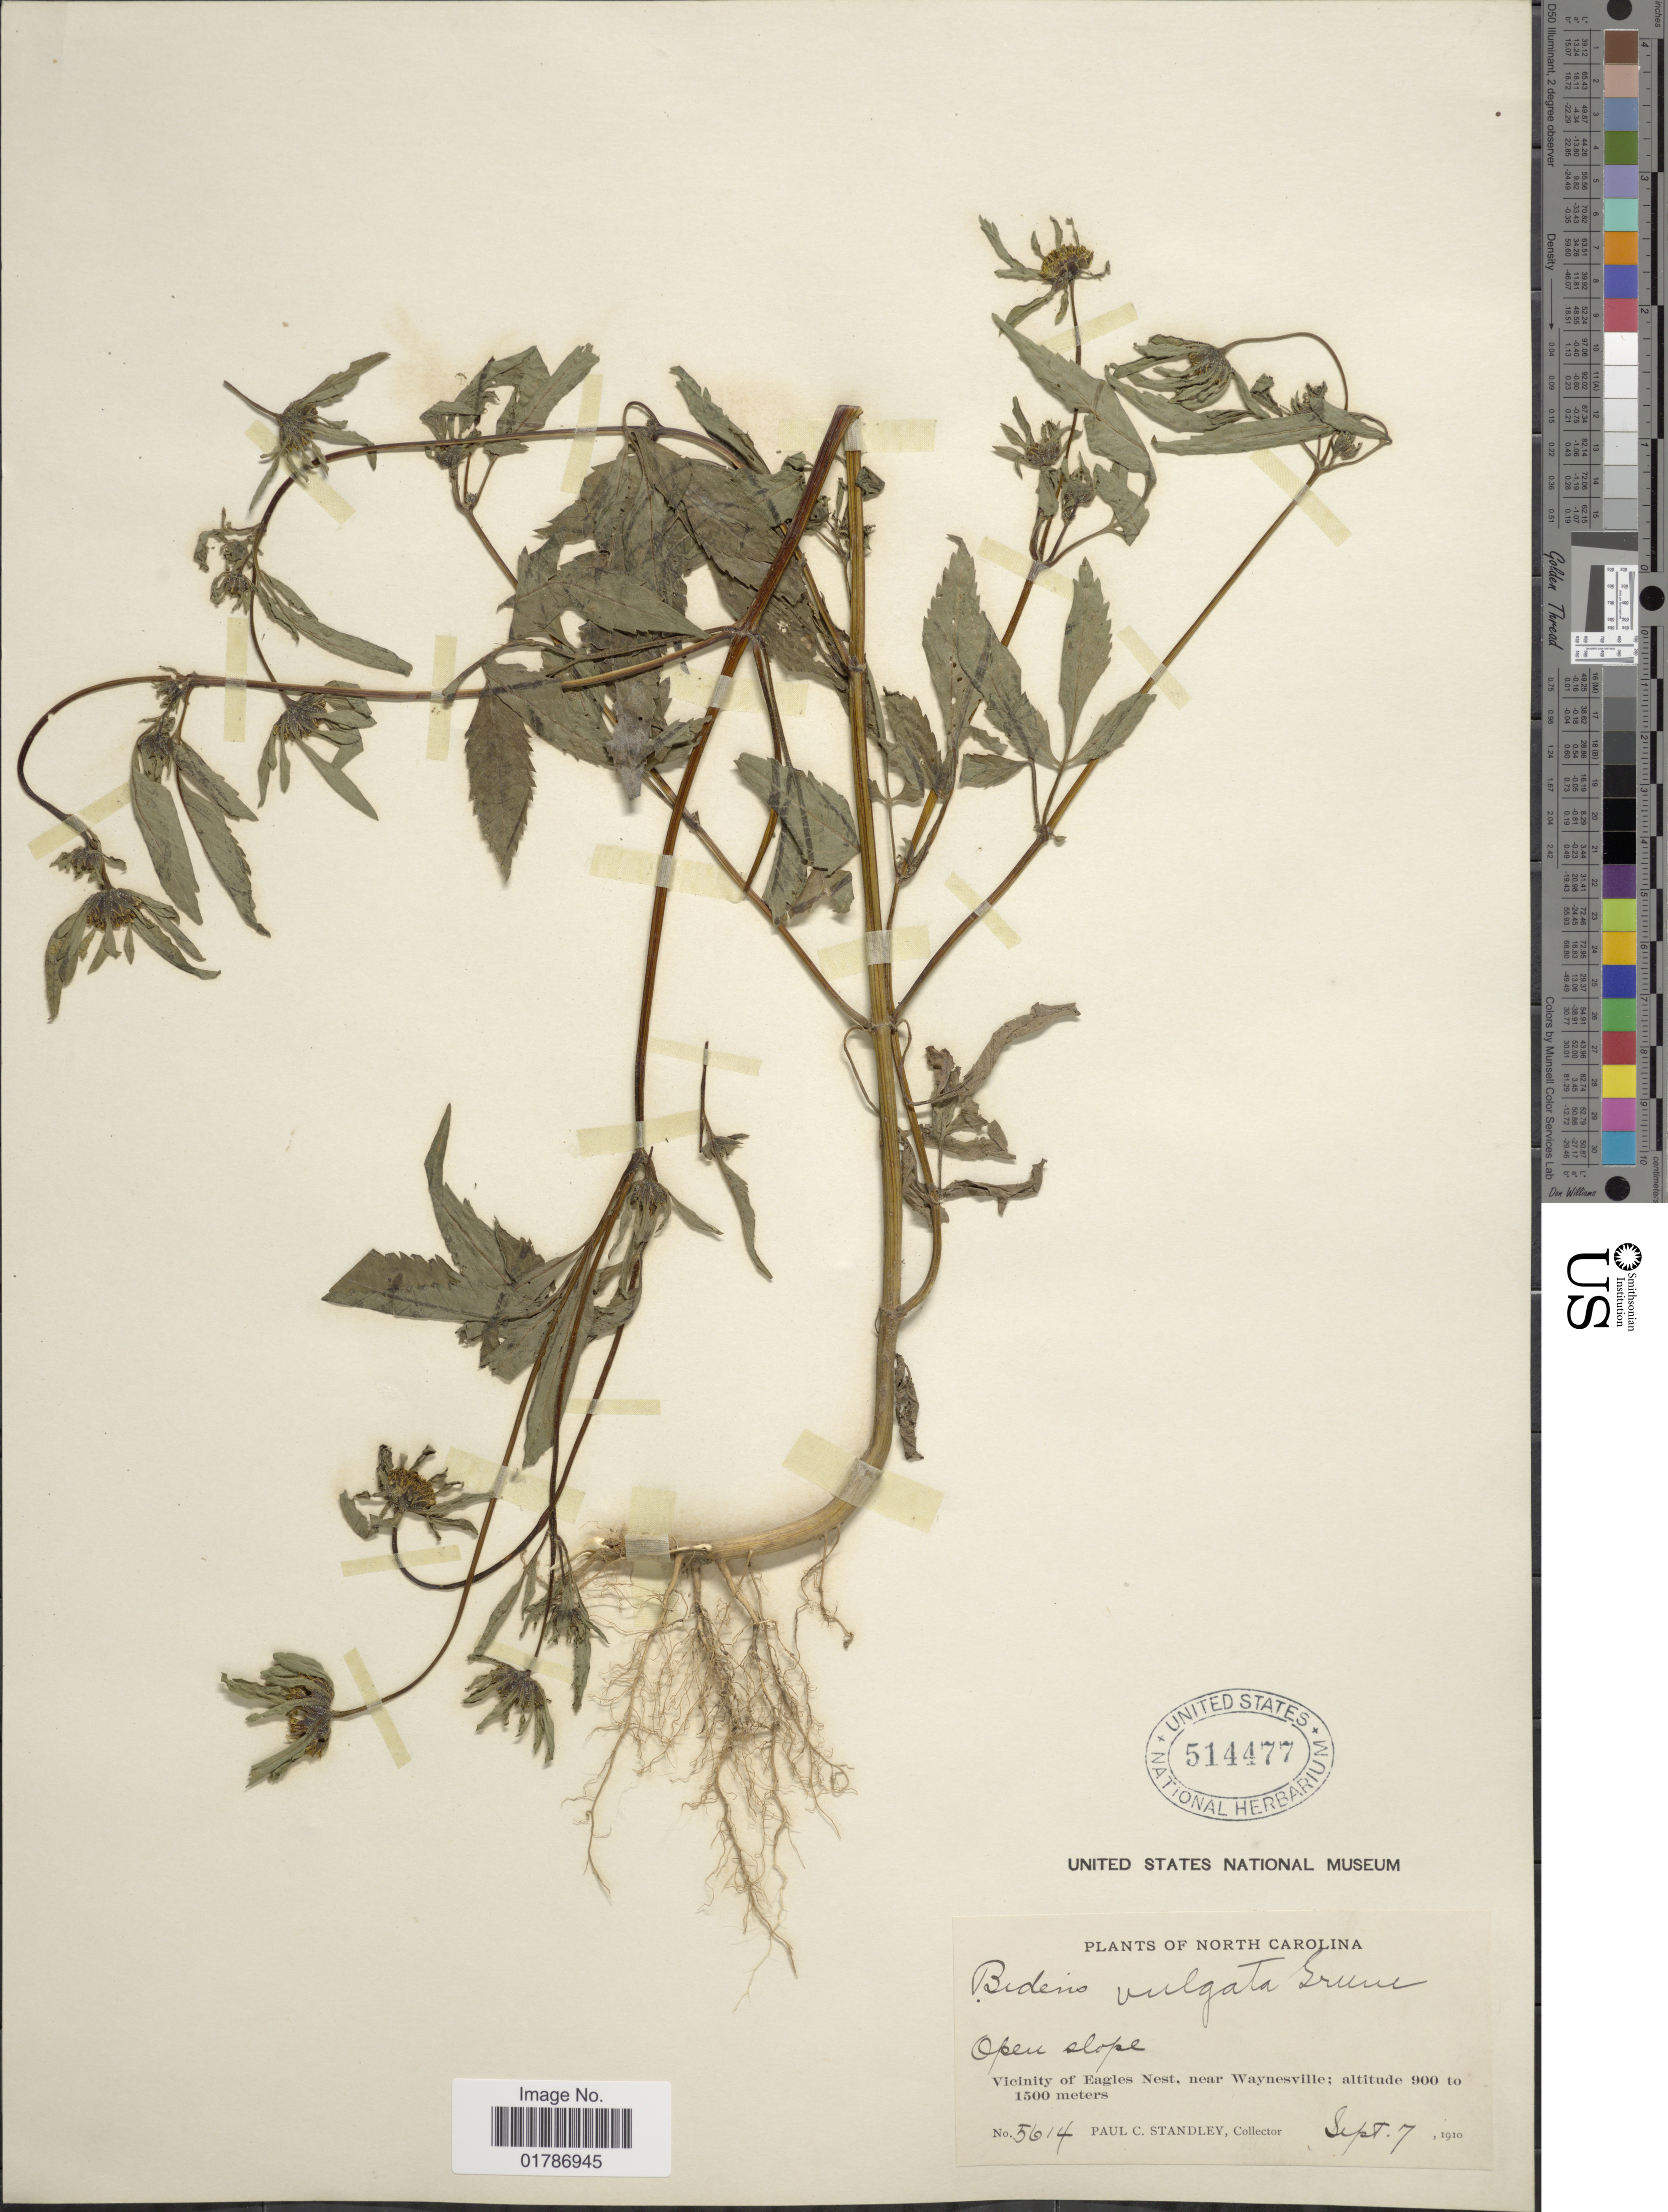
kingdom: Plantae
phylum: Tracheophyta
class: Magnoliopsida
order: Asterales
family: Asteraceae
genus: Bidens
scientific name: Bidens vulgata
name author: Greene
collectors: P. C. Standley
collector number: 5614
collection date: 1910-09-07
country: United States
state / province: North Carolina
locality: Vicinity of Eagles Nest, near Waynesville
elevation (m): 900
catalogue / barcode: US 514477